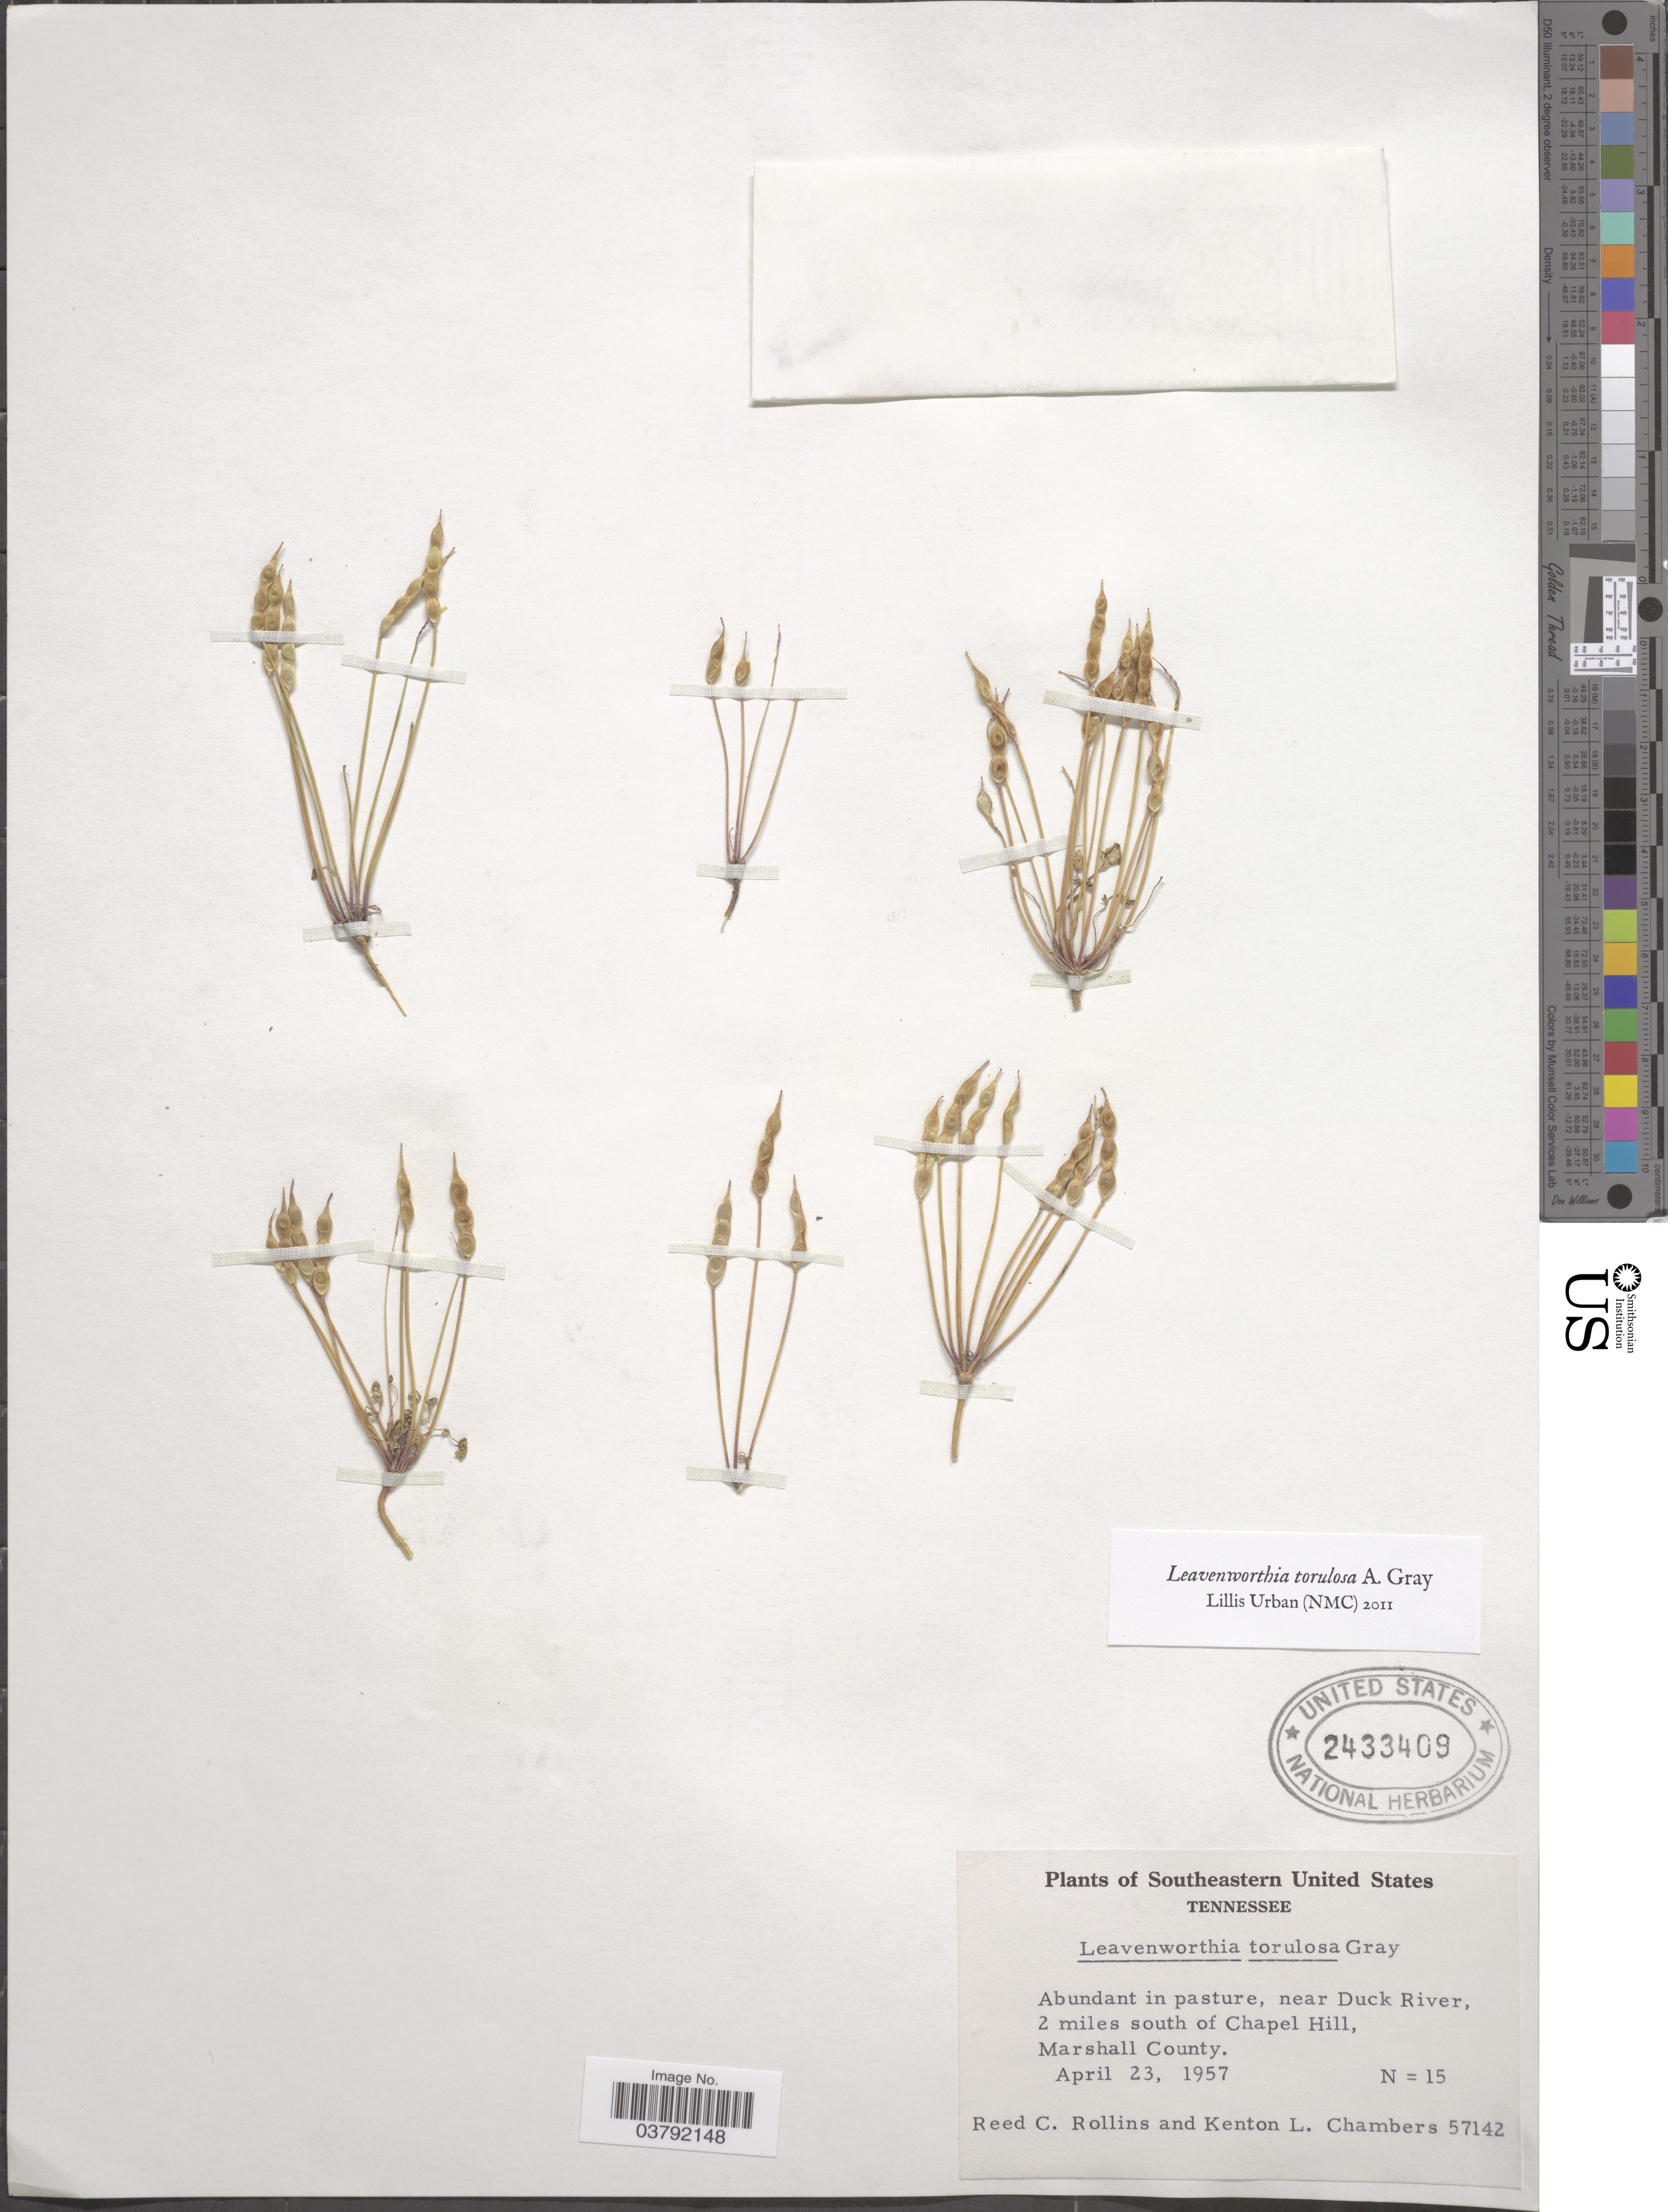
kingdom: Plantae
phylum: Tracheophyta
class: Magnoliopsida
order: Brassicales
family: Brassicaceae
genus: Leavenworthia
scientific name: Leavenworthia torulosa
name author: A. Gray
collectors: R. C. Rollins & K. L. Chambers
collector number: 57142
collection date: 1957-04-23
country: United States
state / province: Tennessee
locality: Southeastern United States. Near Duck River, 2 miles south of Chapel Hill, Marshall County.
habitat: abundant in pasture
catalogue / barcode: US 2433409